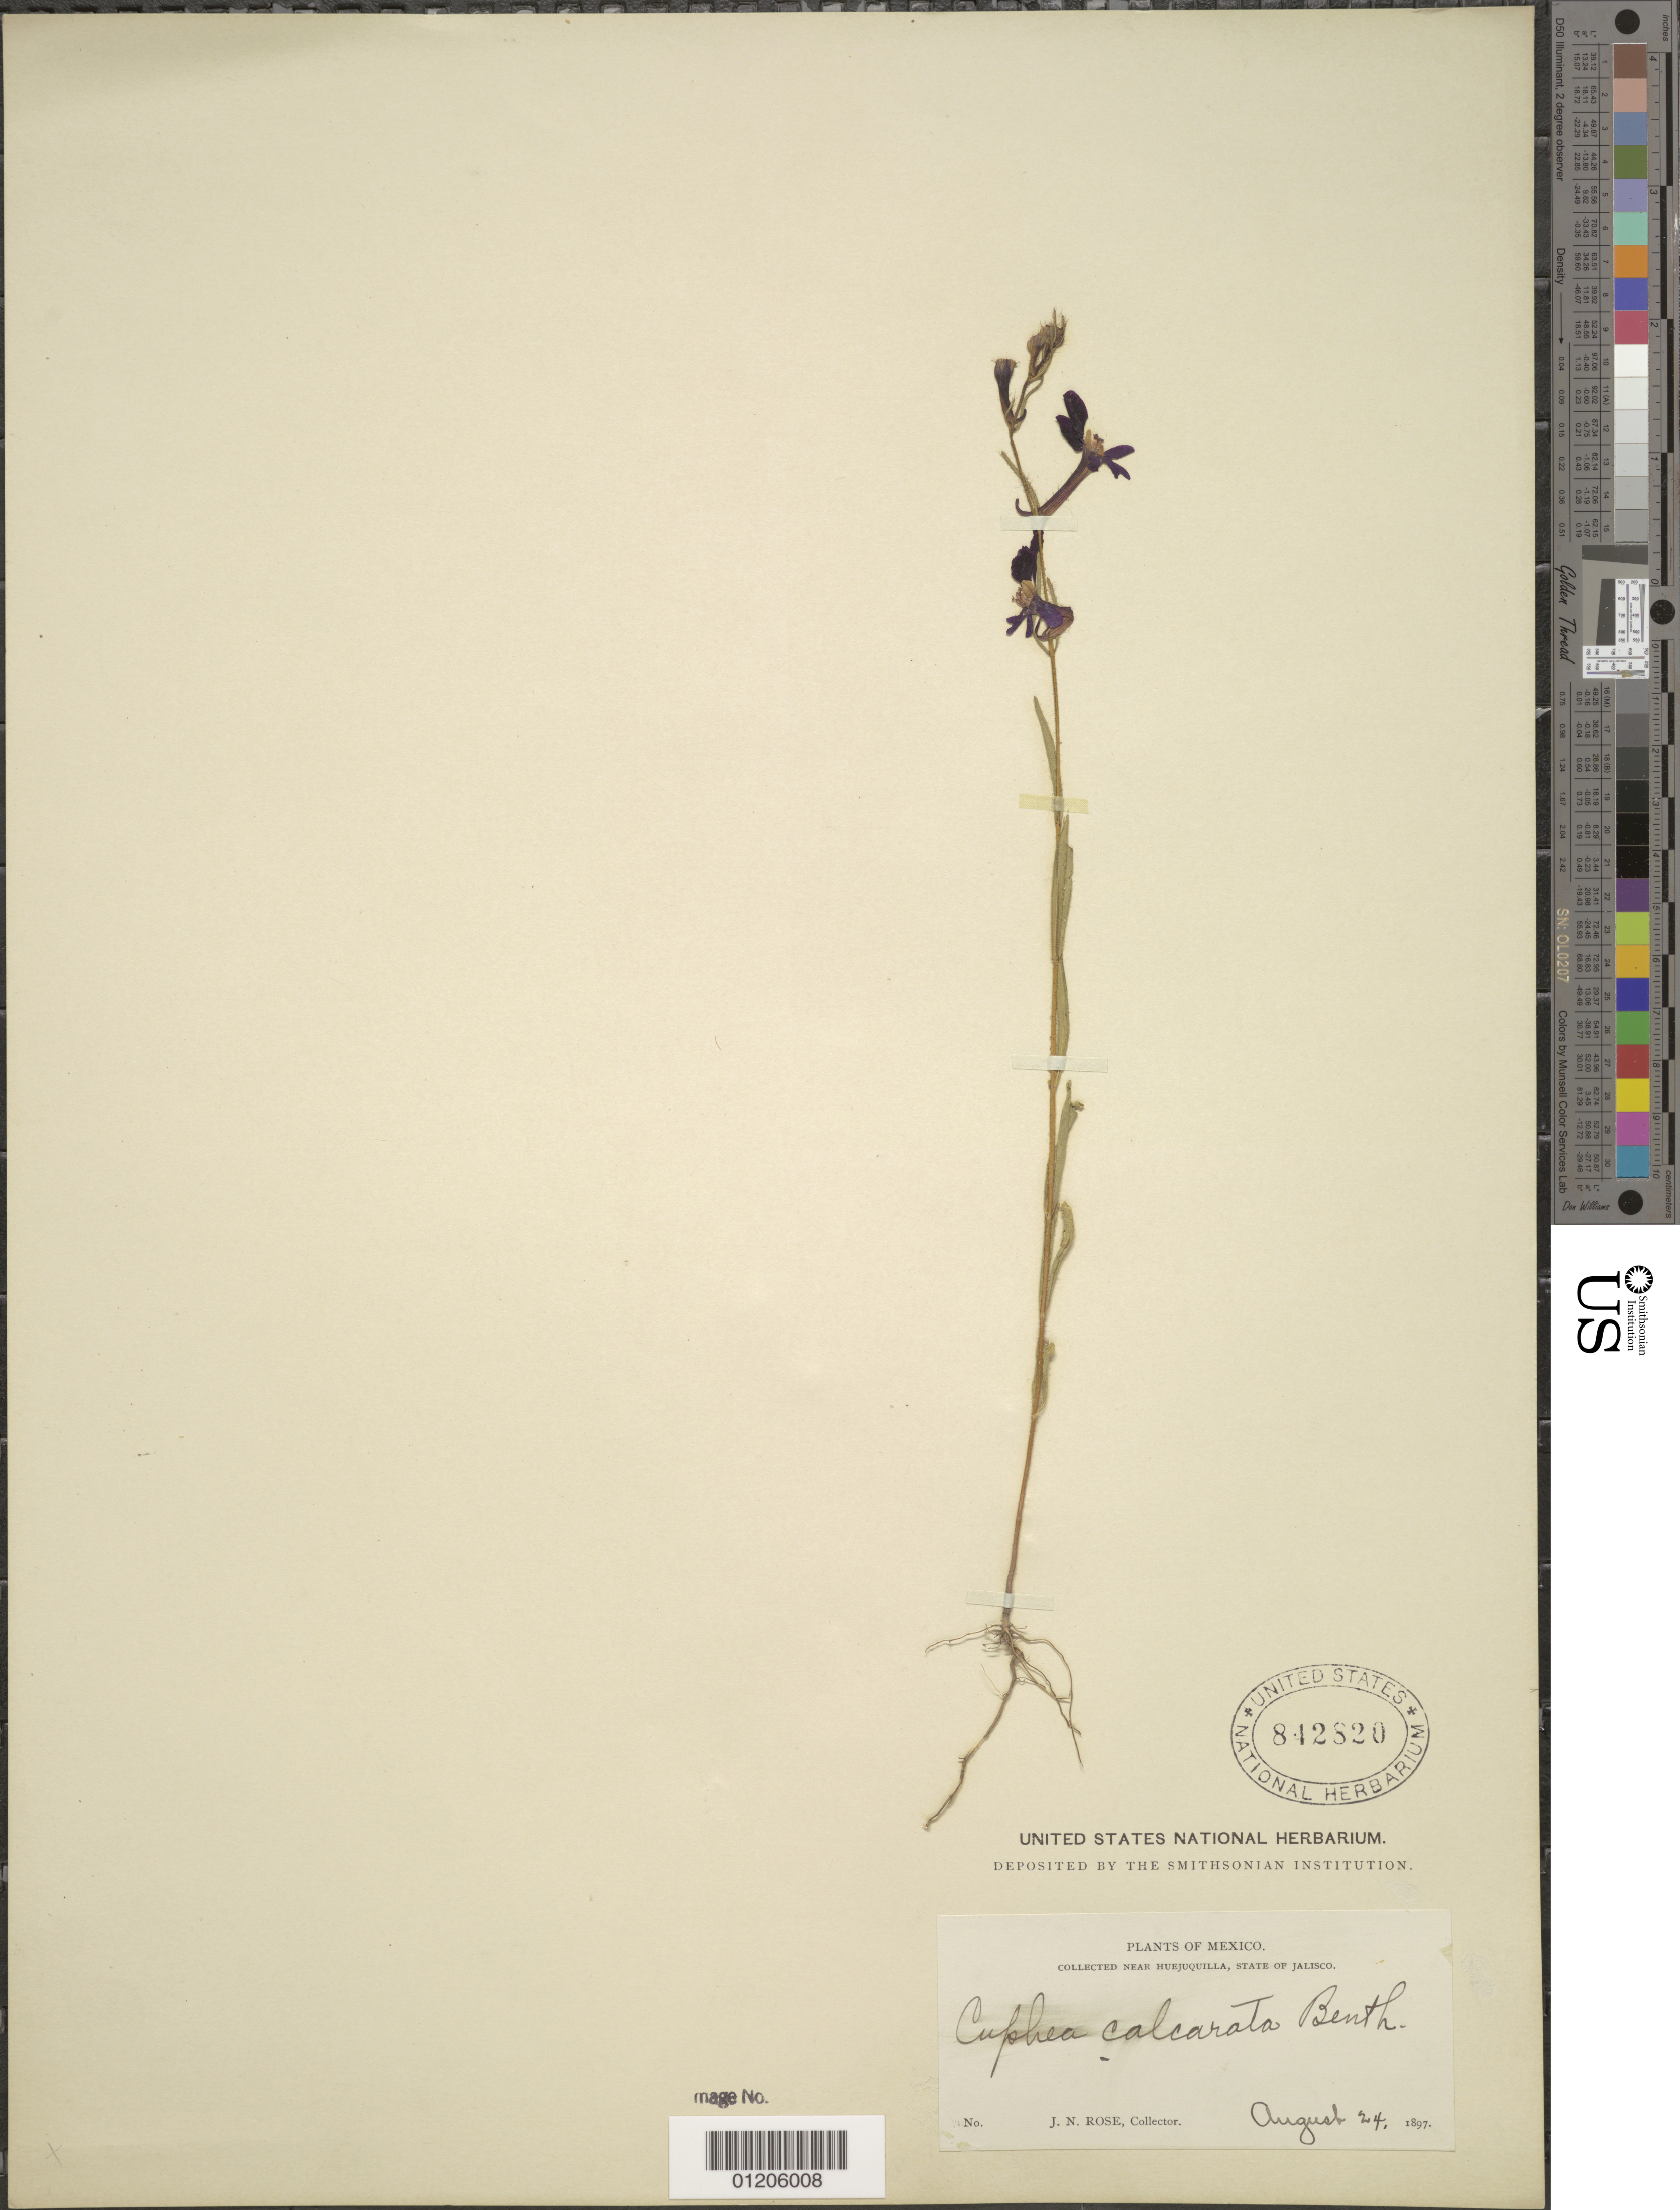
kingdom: Plantae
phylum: Tracheophyta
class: Magnoliopsida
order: Myrtales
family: Lythraceae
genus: Cuphea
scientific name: Cuphea calcarata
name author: Benth.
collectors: J. N. Rose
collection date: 1897-08-24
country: Mexico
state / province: Jalisco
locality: near Huejuquilla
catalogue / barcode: US 842820